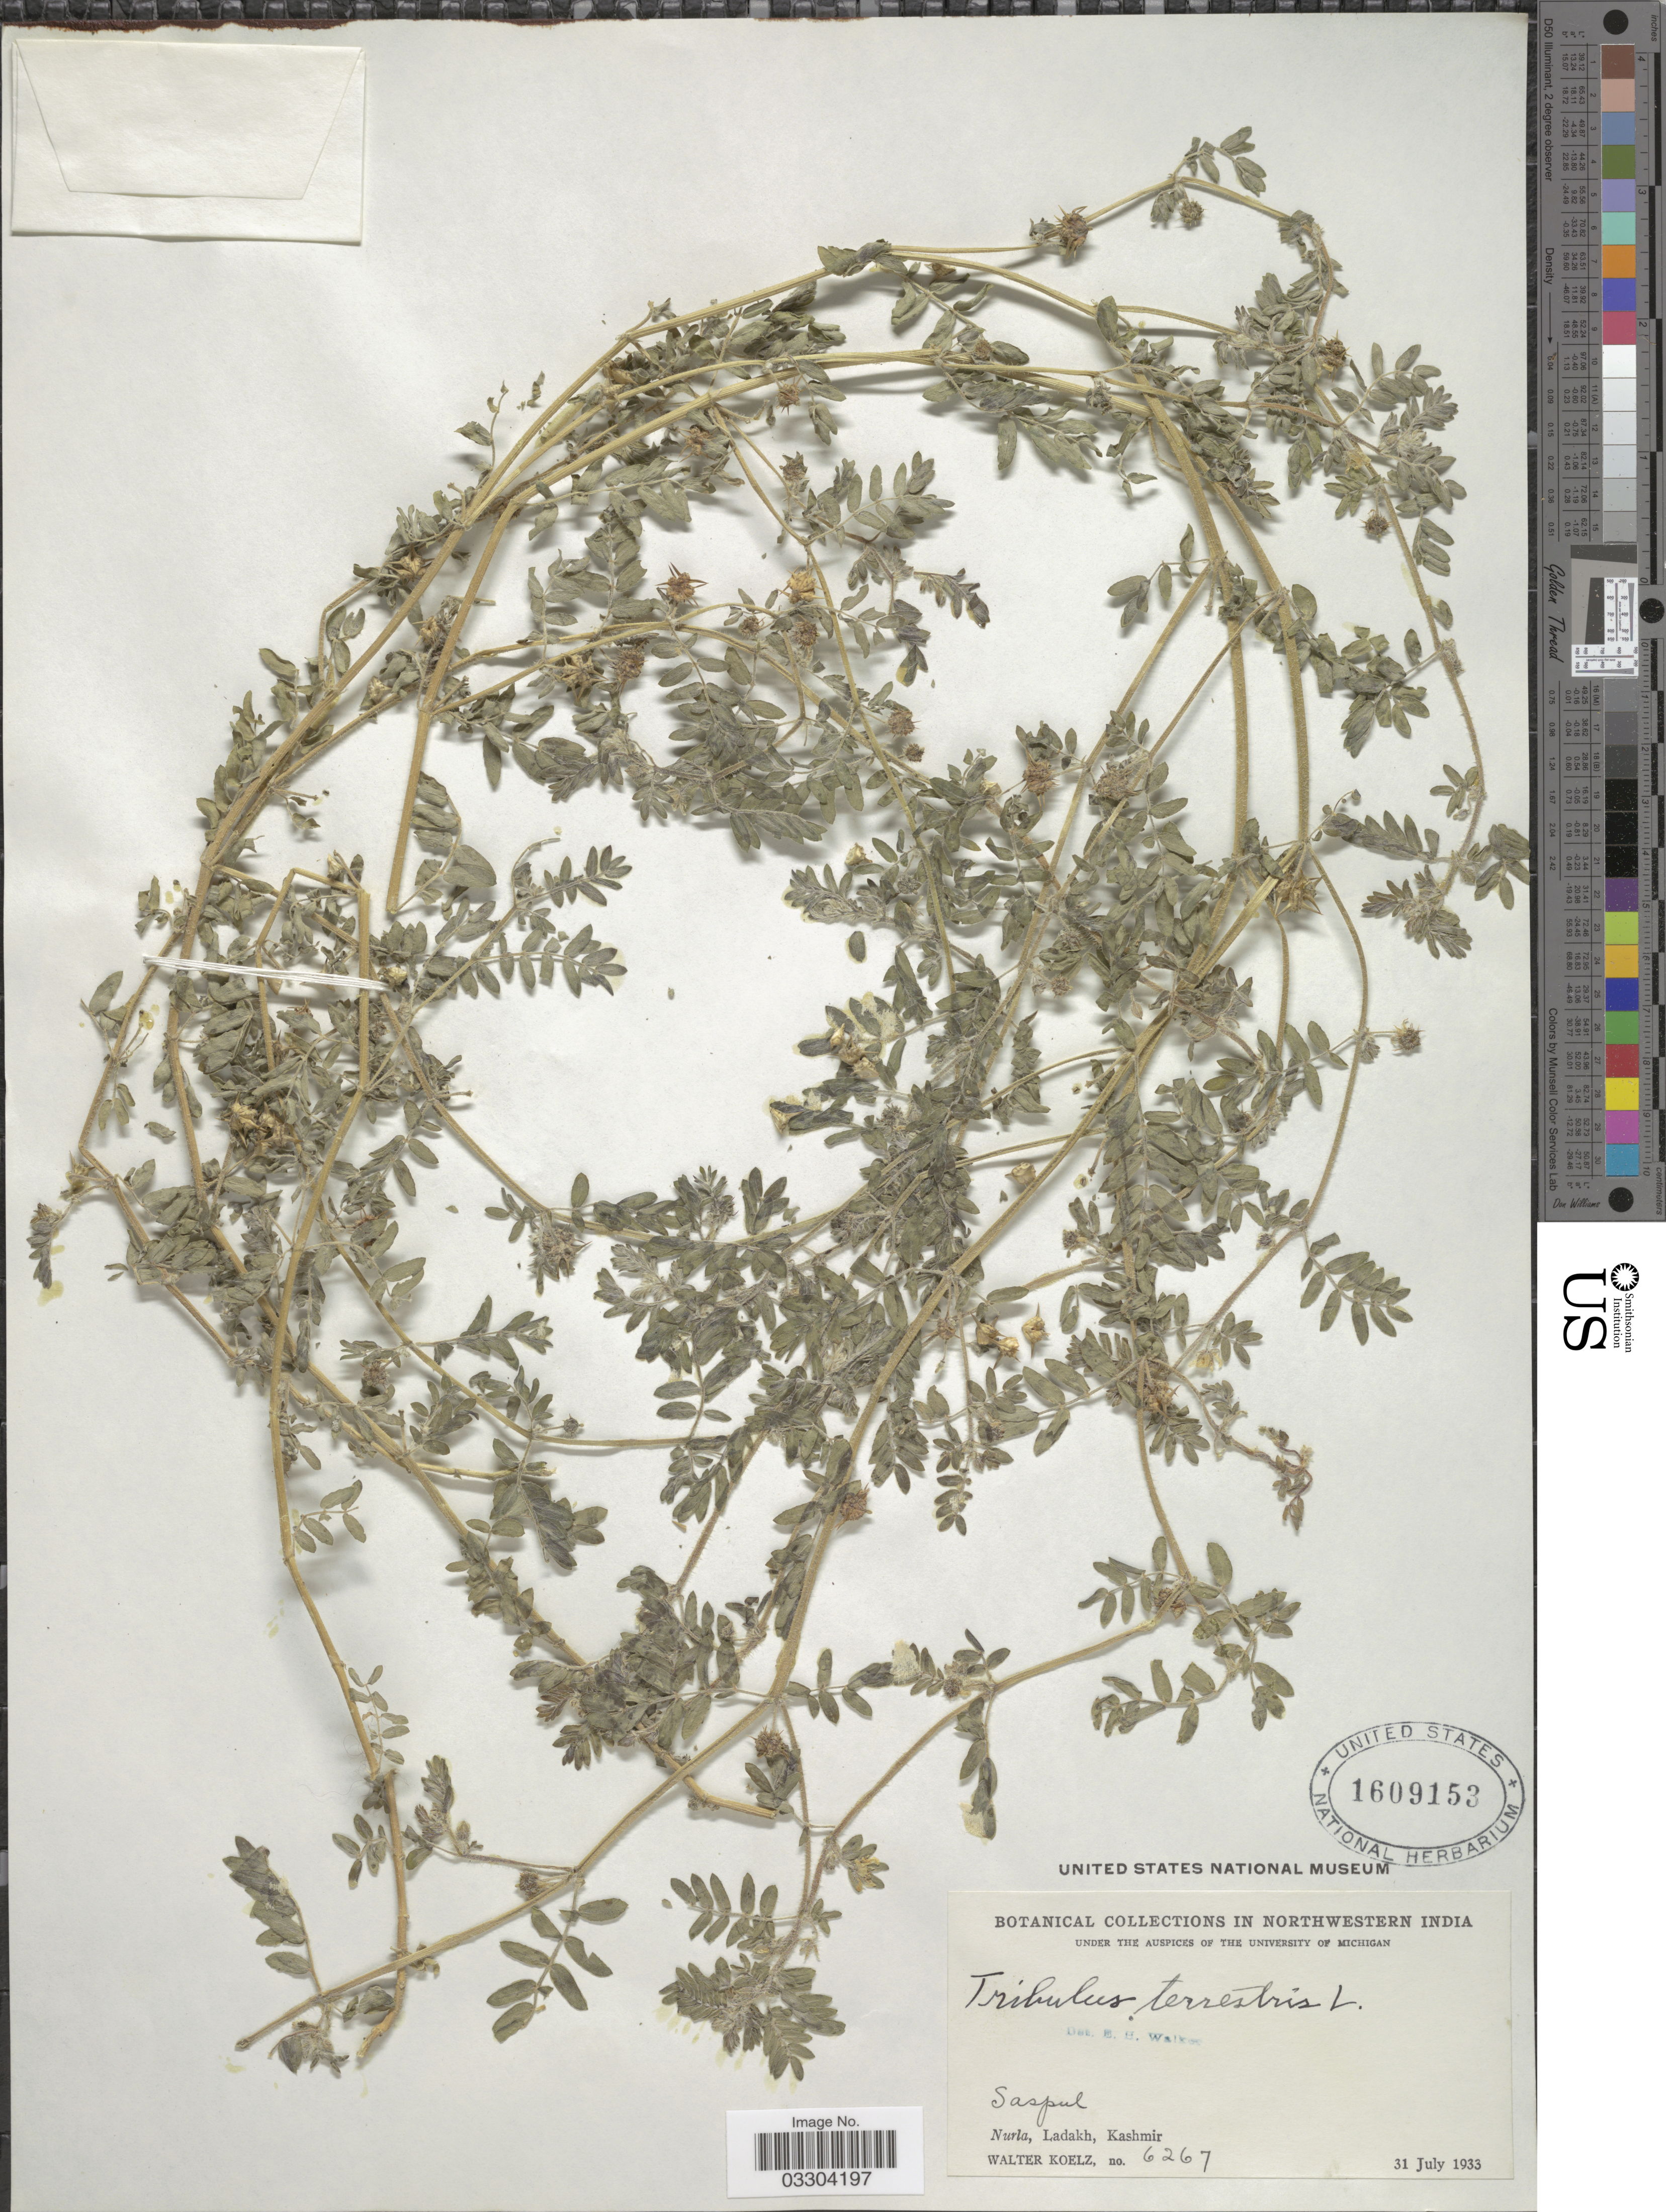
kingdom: Plantae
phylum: Tracheophyta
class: Magnoliopsida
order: Zygophyllales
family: Zygophyllaceae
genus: Tribulus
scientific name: Tribulus terrestris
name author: L.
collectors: W. N. Koelz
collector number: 6267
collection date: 1933-07-31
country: India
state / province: Jammu and Kashmir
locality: Northwestern India, Saspul, Nurla, Ladakh, Kashmir.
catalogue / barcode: US 1609153